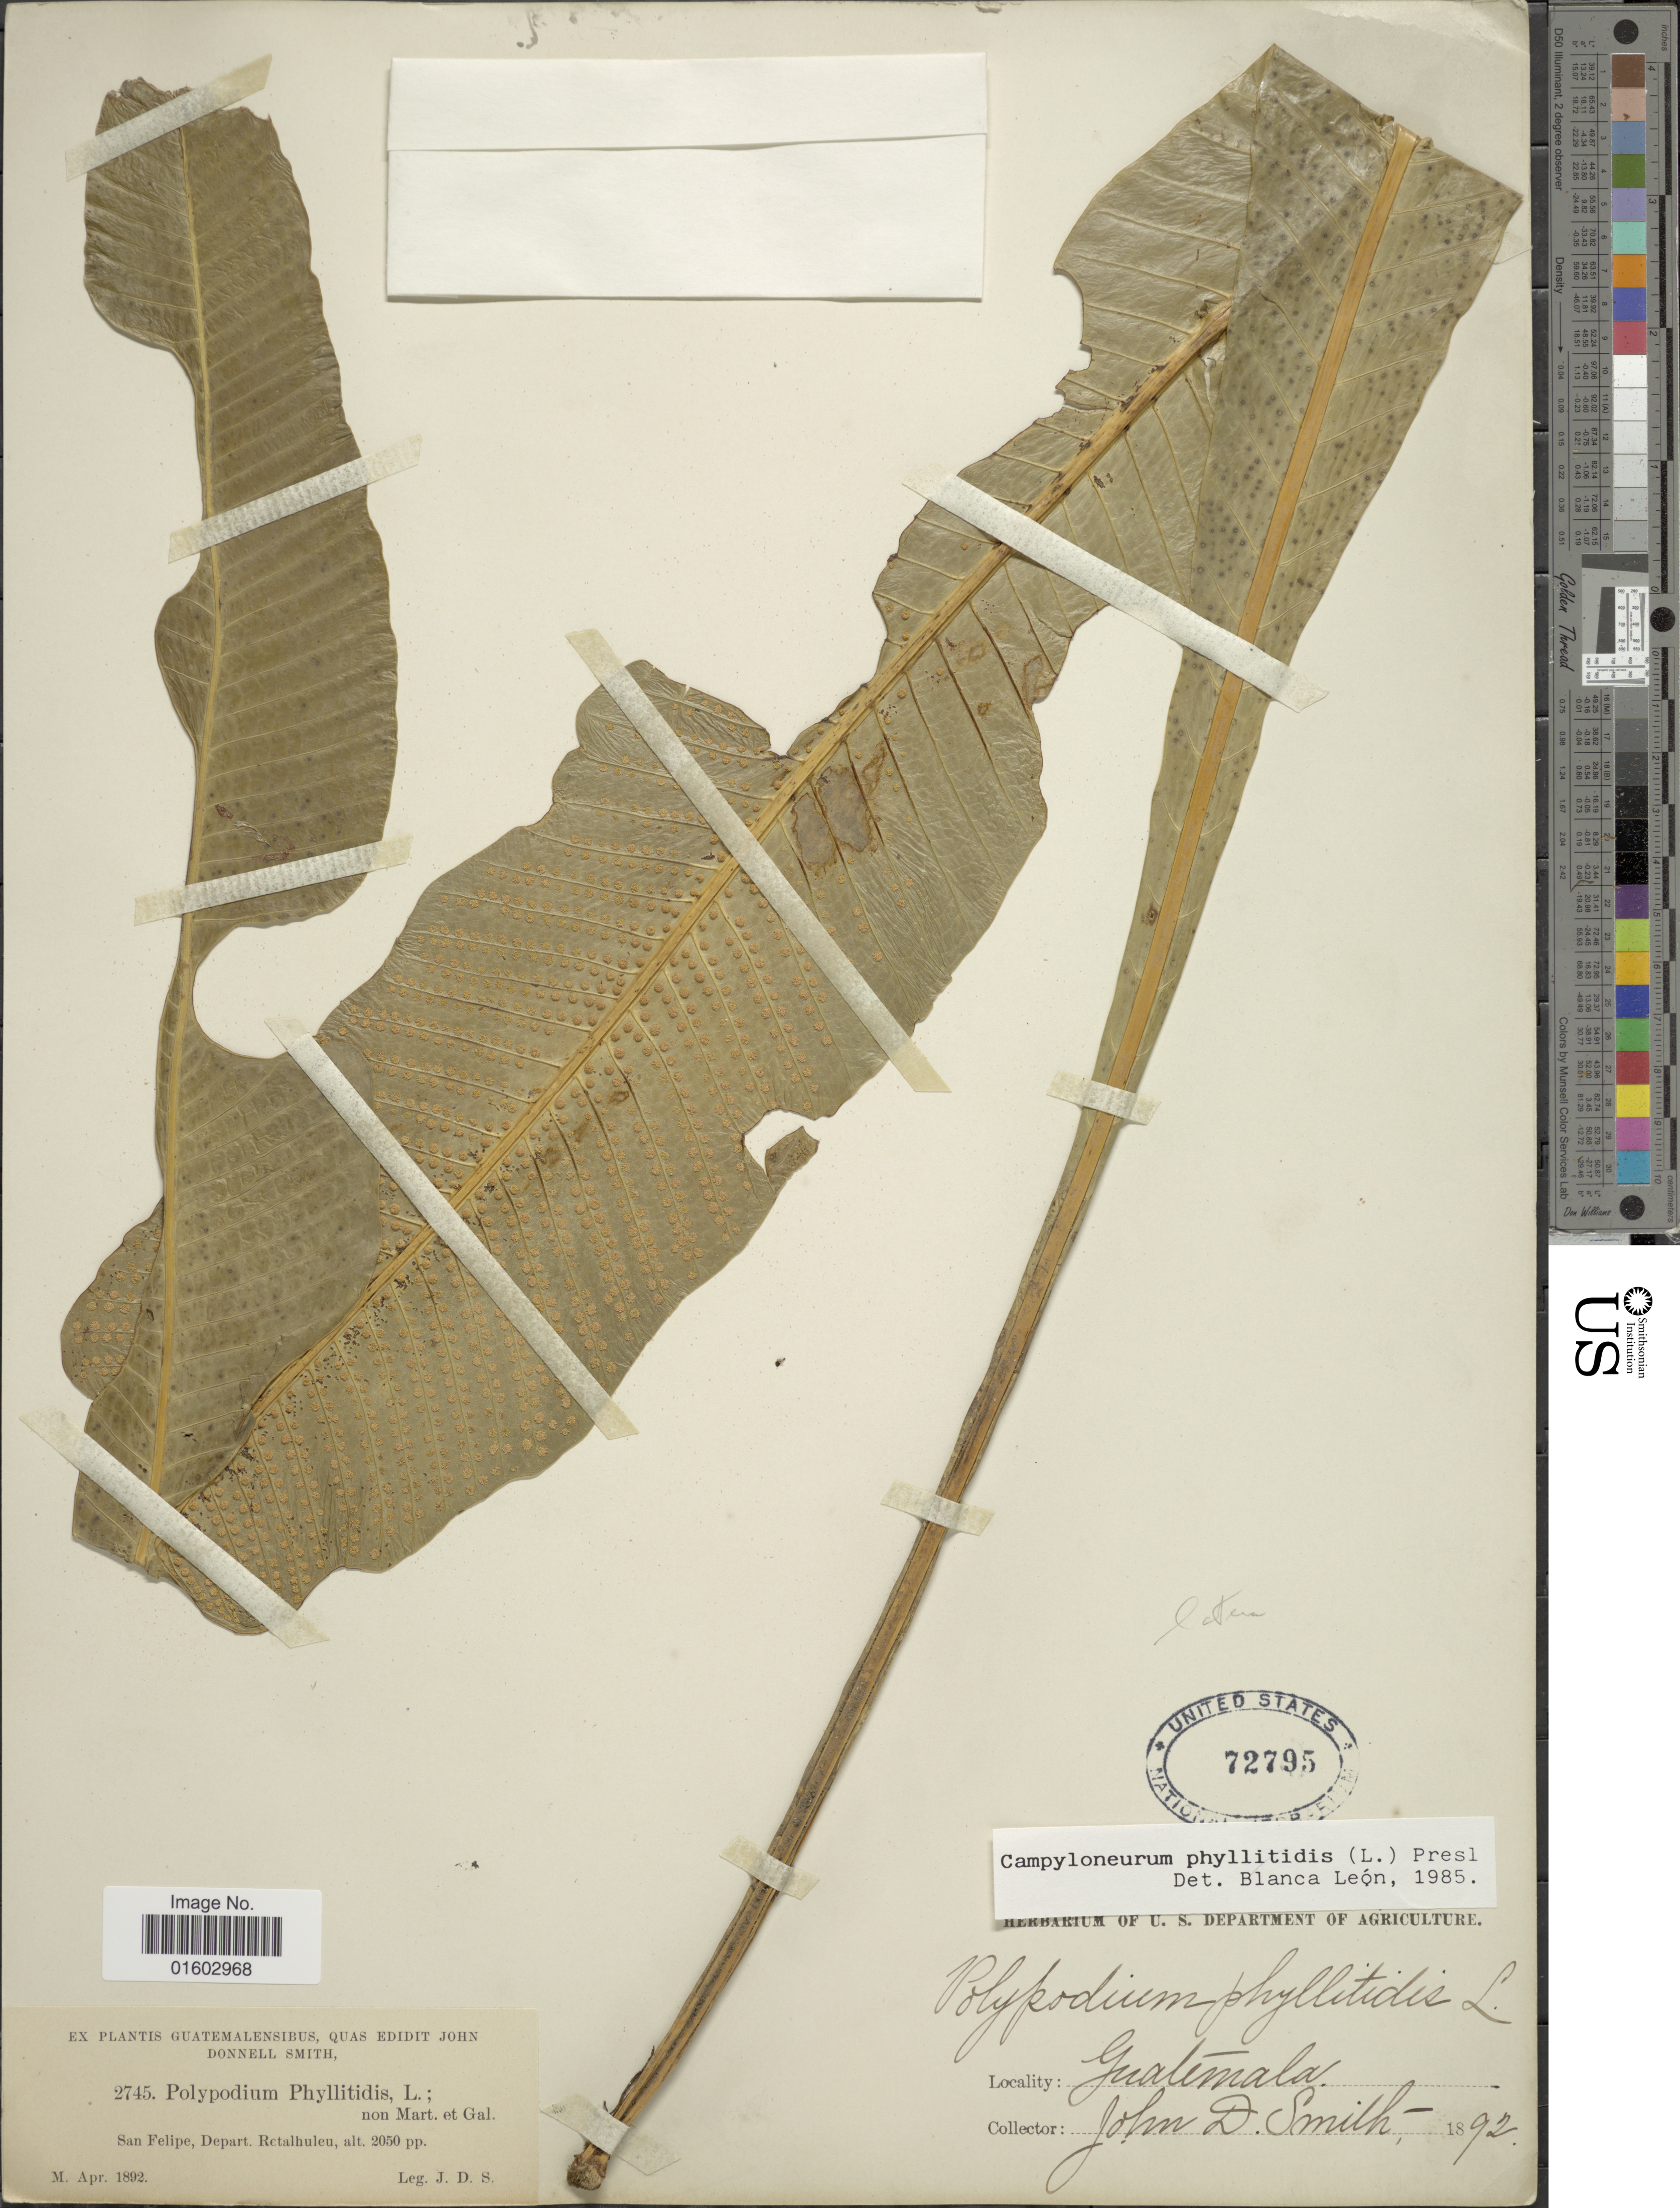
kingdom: Plantae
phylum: Tracheophyta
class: Polypodiopsida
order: Polypodiales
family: Polypodiaceae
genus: Campyloneurum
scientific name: Campyloneurum latum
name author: T. Moore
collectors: J. Donnell Smith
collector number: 2745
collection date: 1892-04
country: Guatemala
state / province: Retalhuleu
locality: San Felipe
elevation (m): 625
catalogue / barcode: US 72795